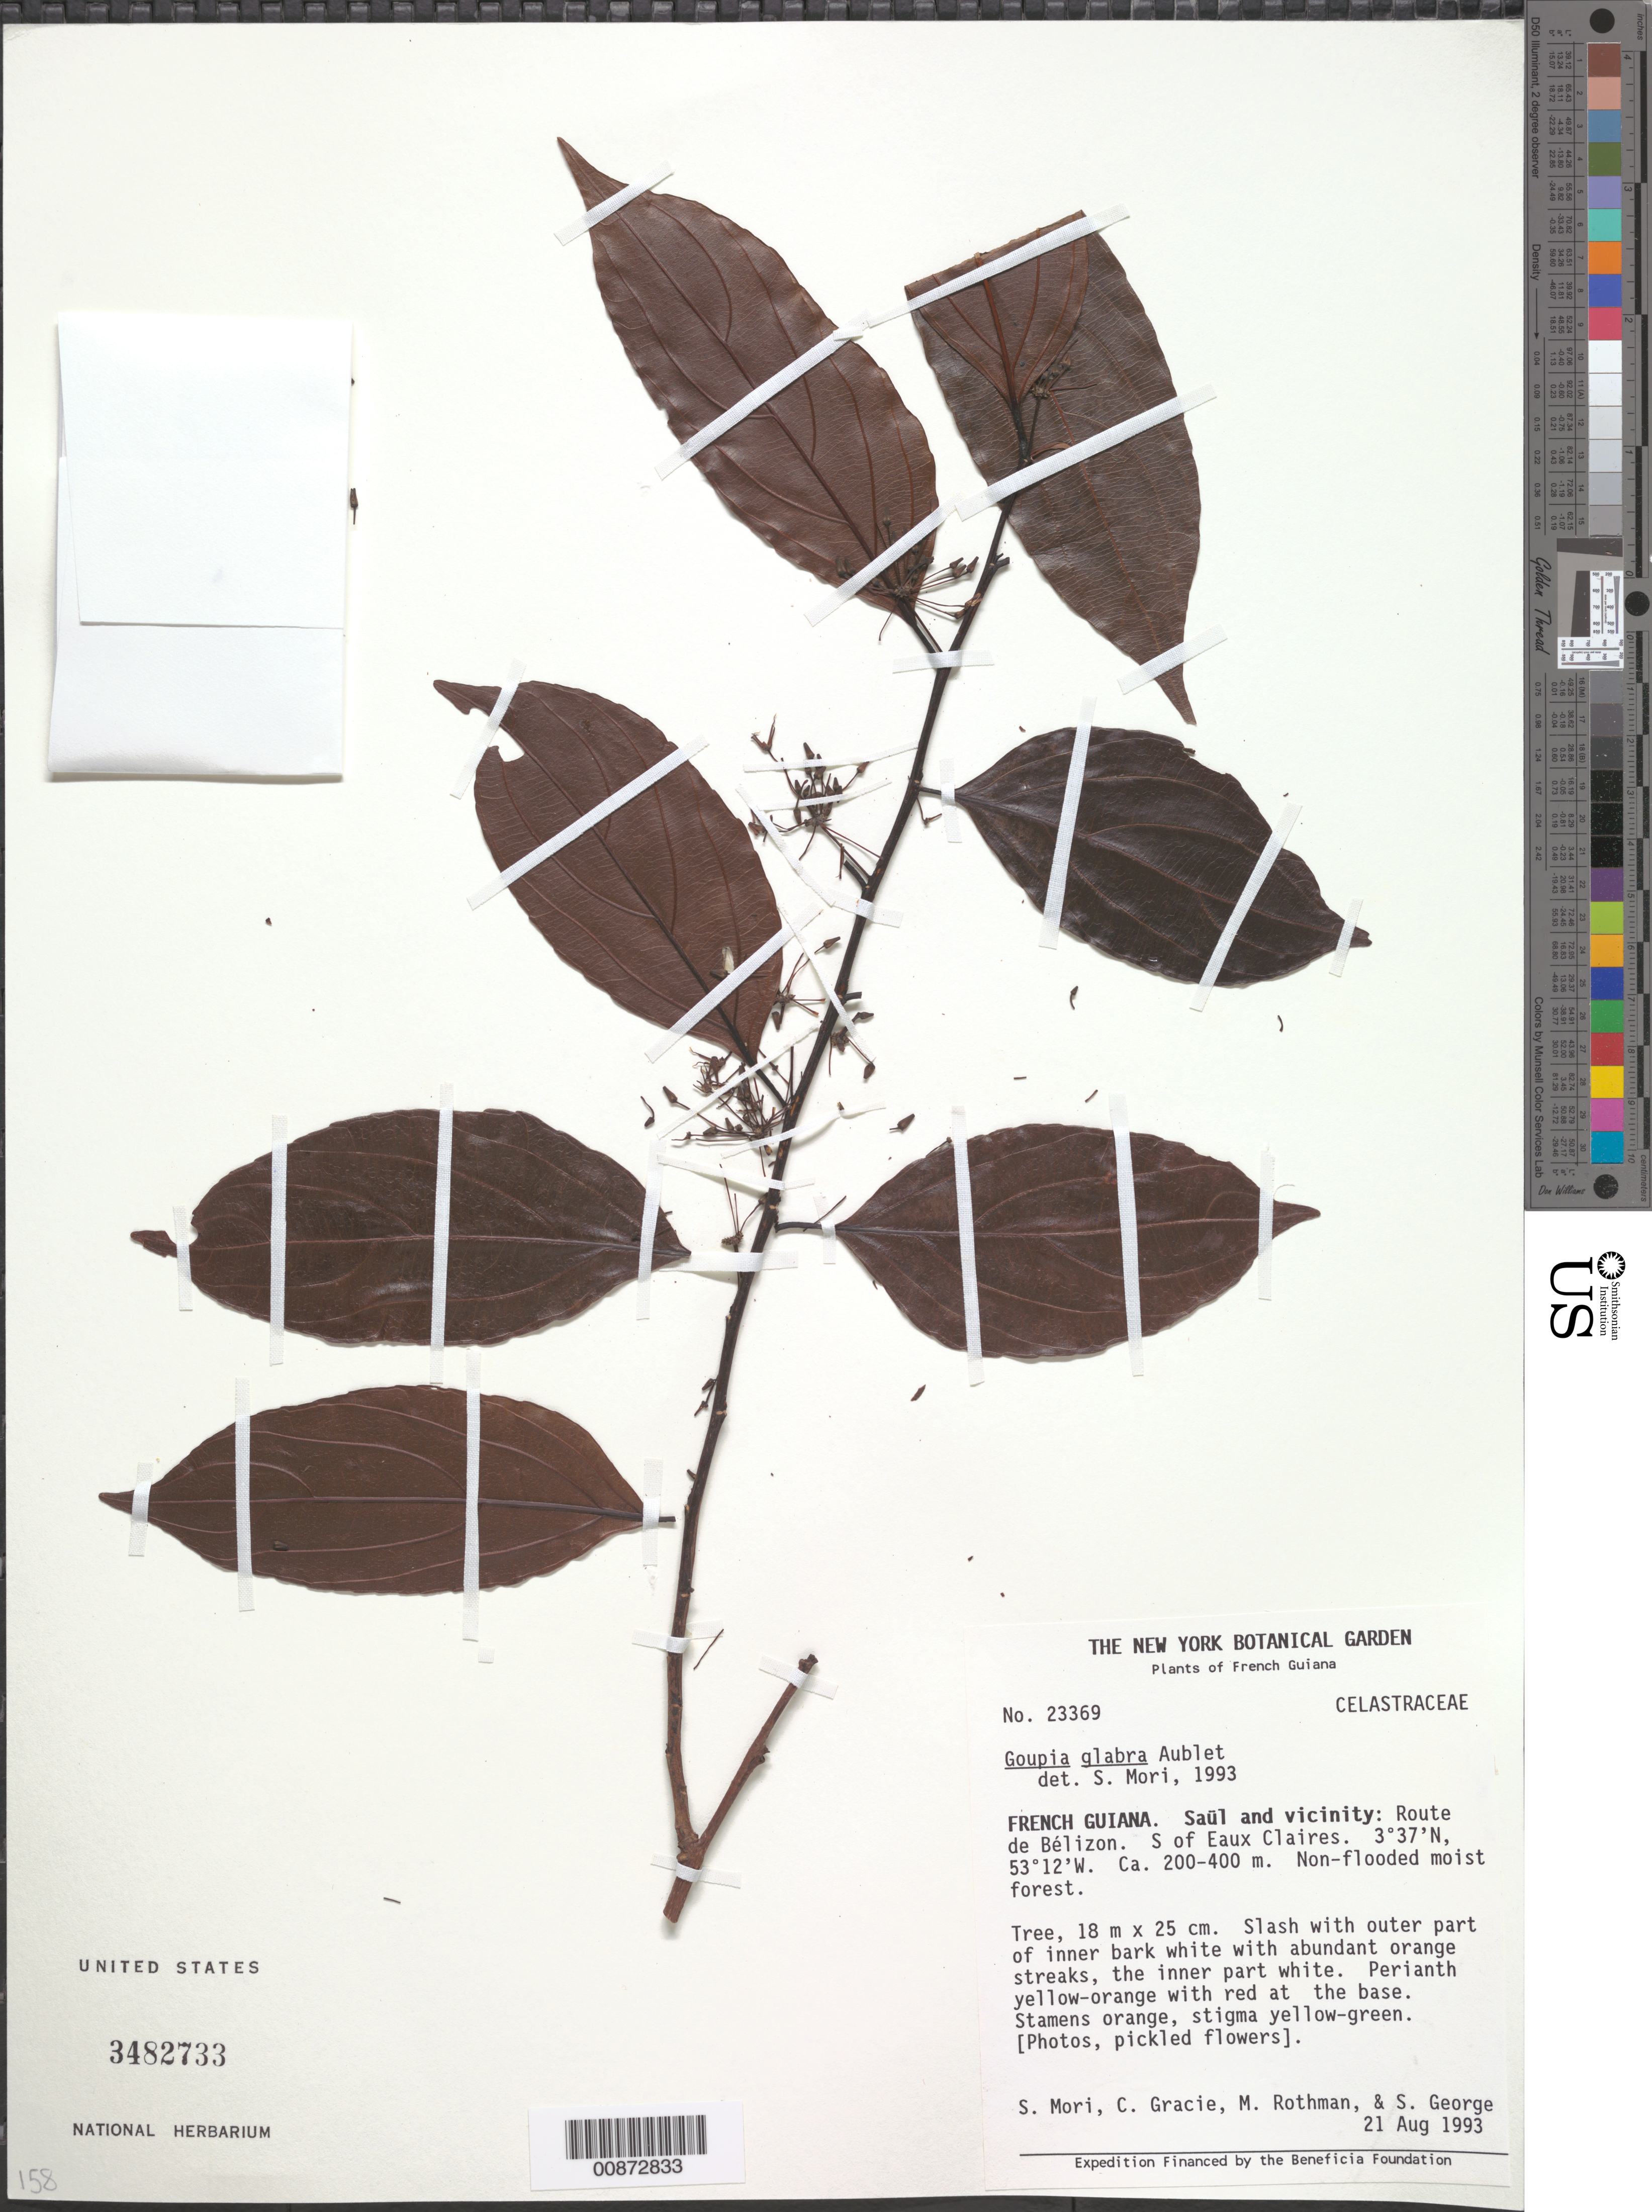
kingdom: Plantae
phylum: Tracheophyta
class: Magnoliopsida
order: Malpighiales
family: Goupiaceae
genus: Goupia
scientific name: Goupia glabra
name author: Aubl.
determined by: Mitchell, John D.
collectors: S. Mori, C. A. Gracie, M. Rothman & S. George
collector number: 23369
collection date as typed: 21-Aug-93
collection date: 1993-08-21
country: French Guiana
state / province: Saint-Laurent-du-Maroni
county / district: Saül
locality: Saül and vic., Route de Bélizon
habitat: Non-flooded moist forest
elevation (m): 200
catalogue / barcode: US 3482733